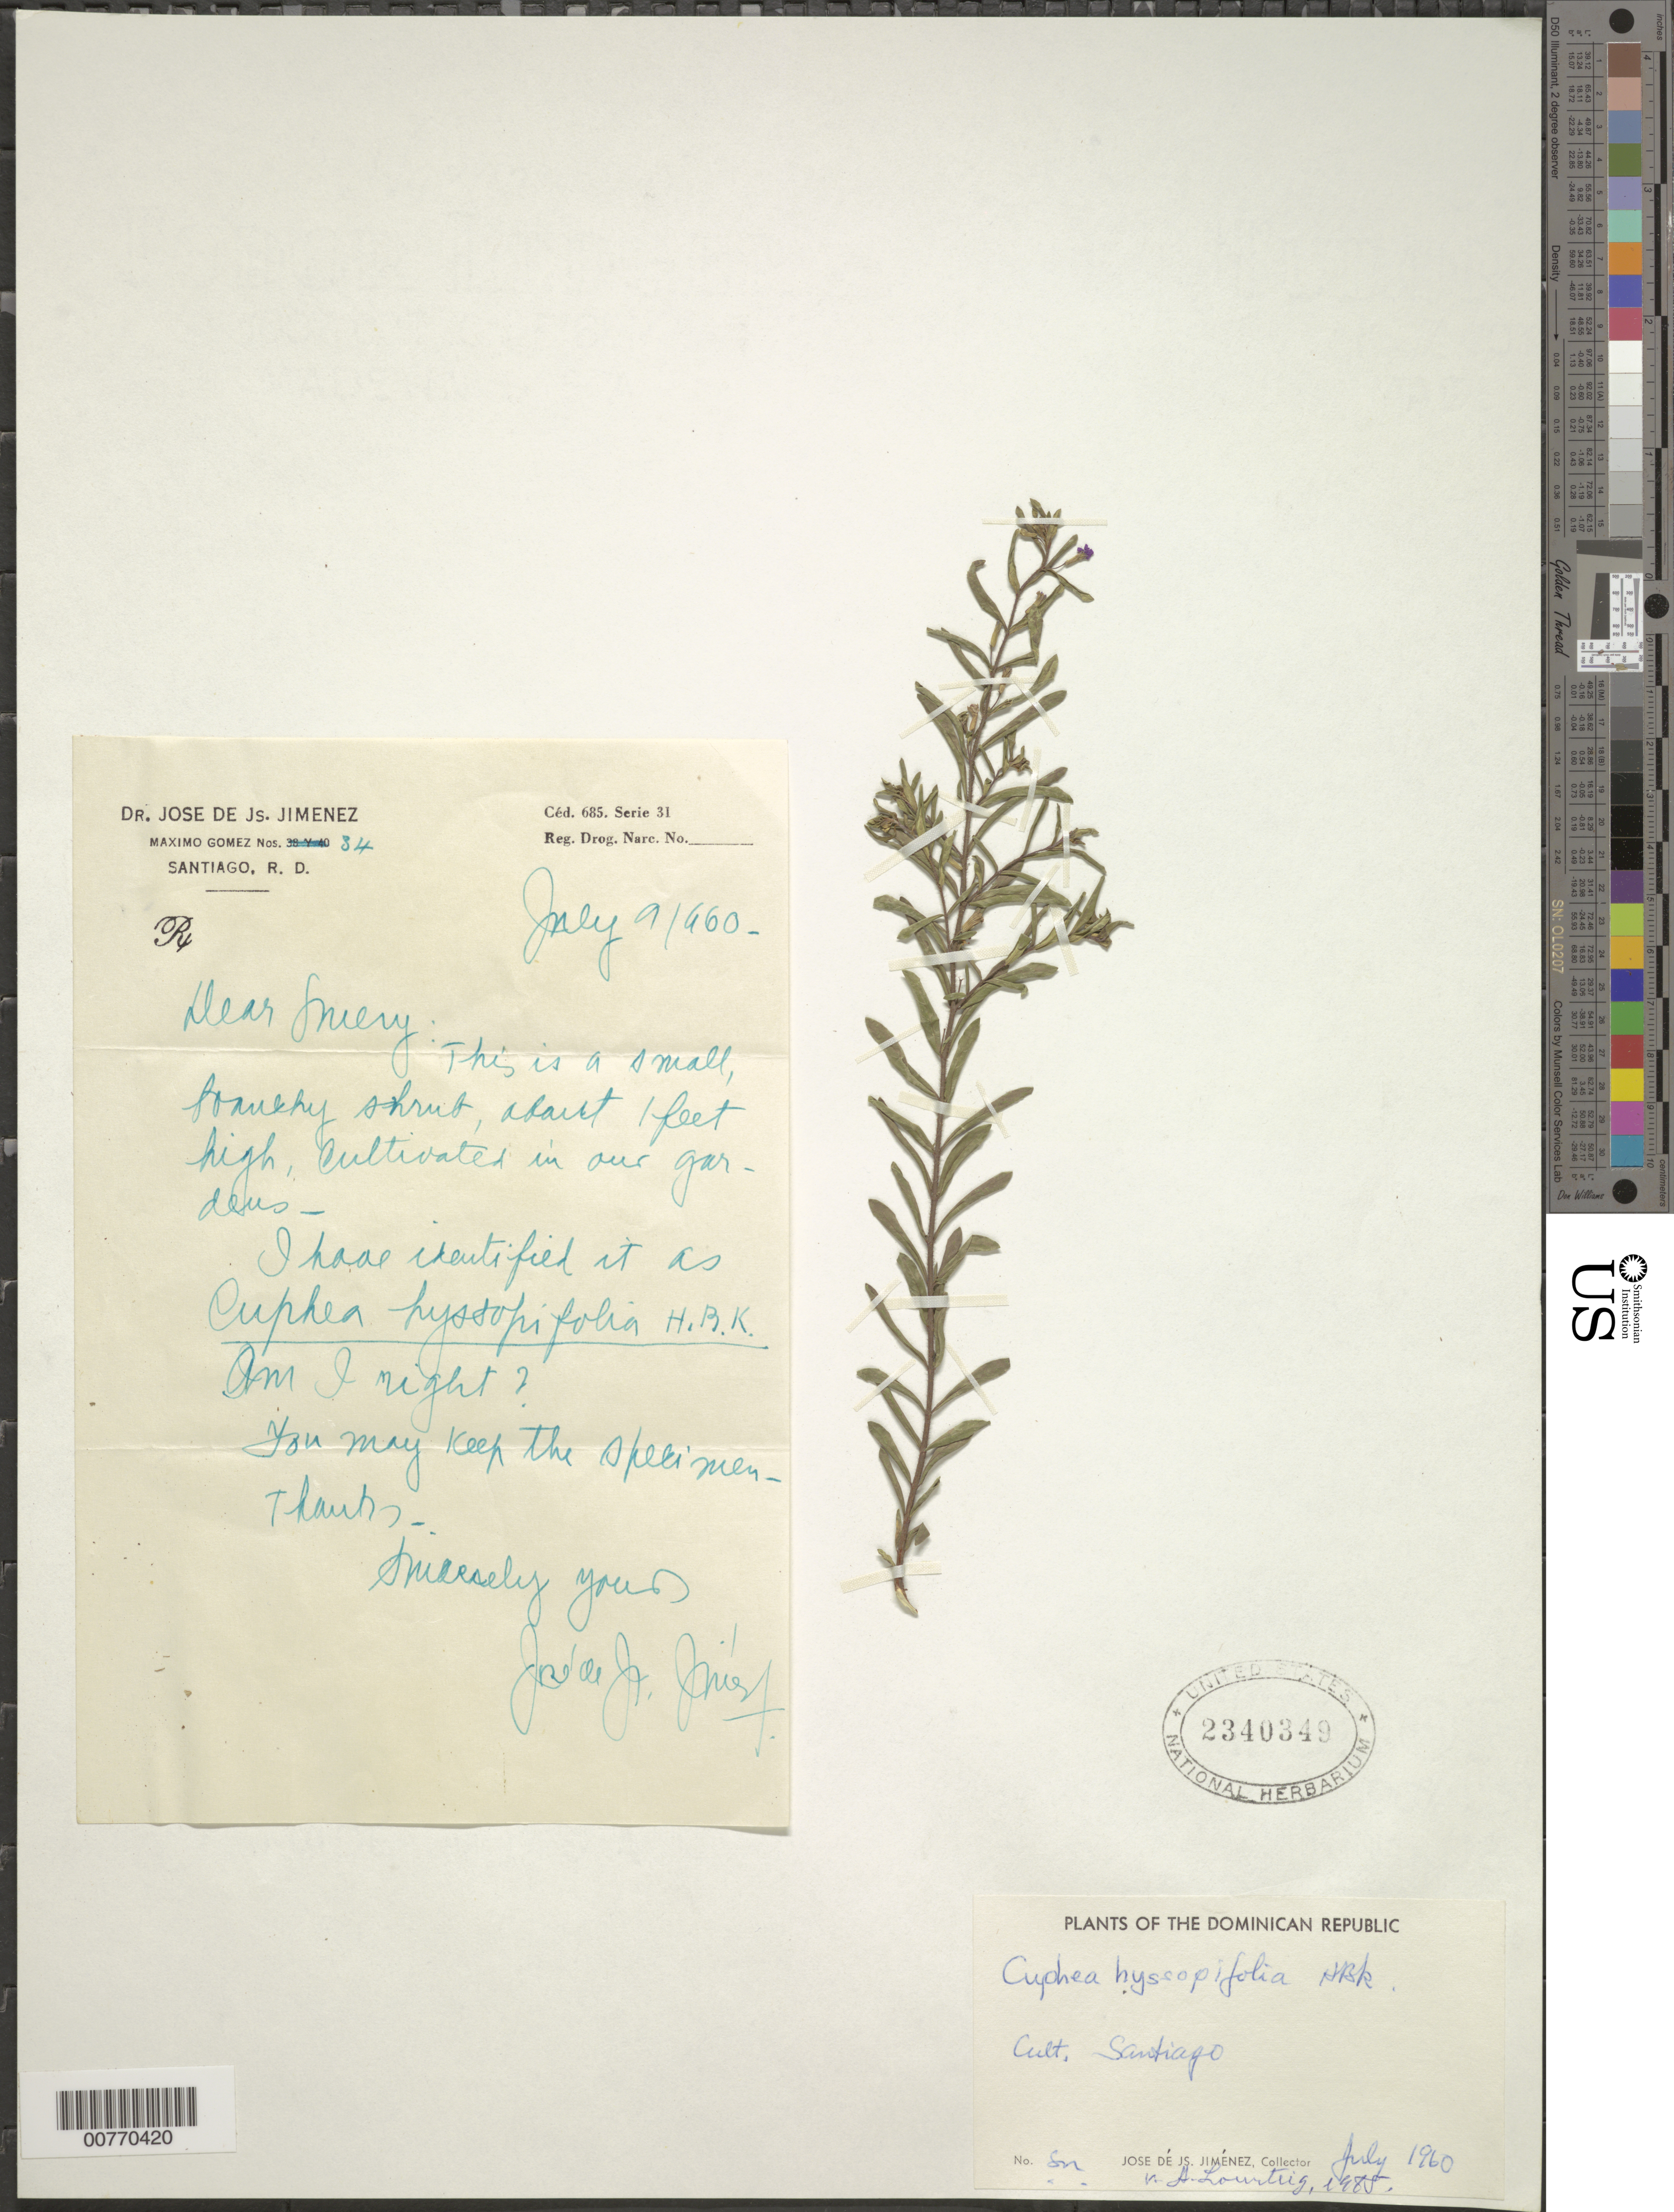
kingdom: Plantae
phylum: Tracheophyta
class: Magnoliopsida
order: Myrtales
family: Lythraceae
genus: Cuphea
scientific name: Cuphea hyssopifolia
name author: Kunth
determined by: Lourteig, A.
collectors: J. J. Jiménez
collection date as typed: Jul 1960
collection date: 1960-07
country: Dominican Republic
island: Hispaniola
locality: Cult. Santiago.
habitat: Garden.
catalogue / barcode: US 2340349